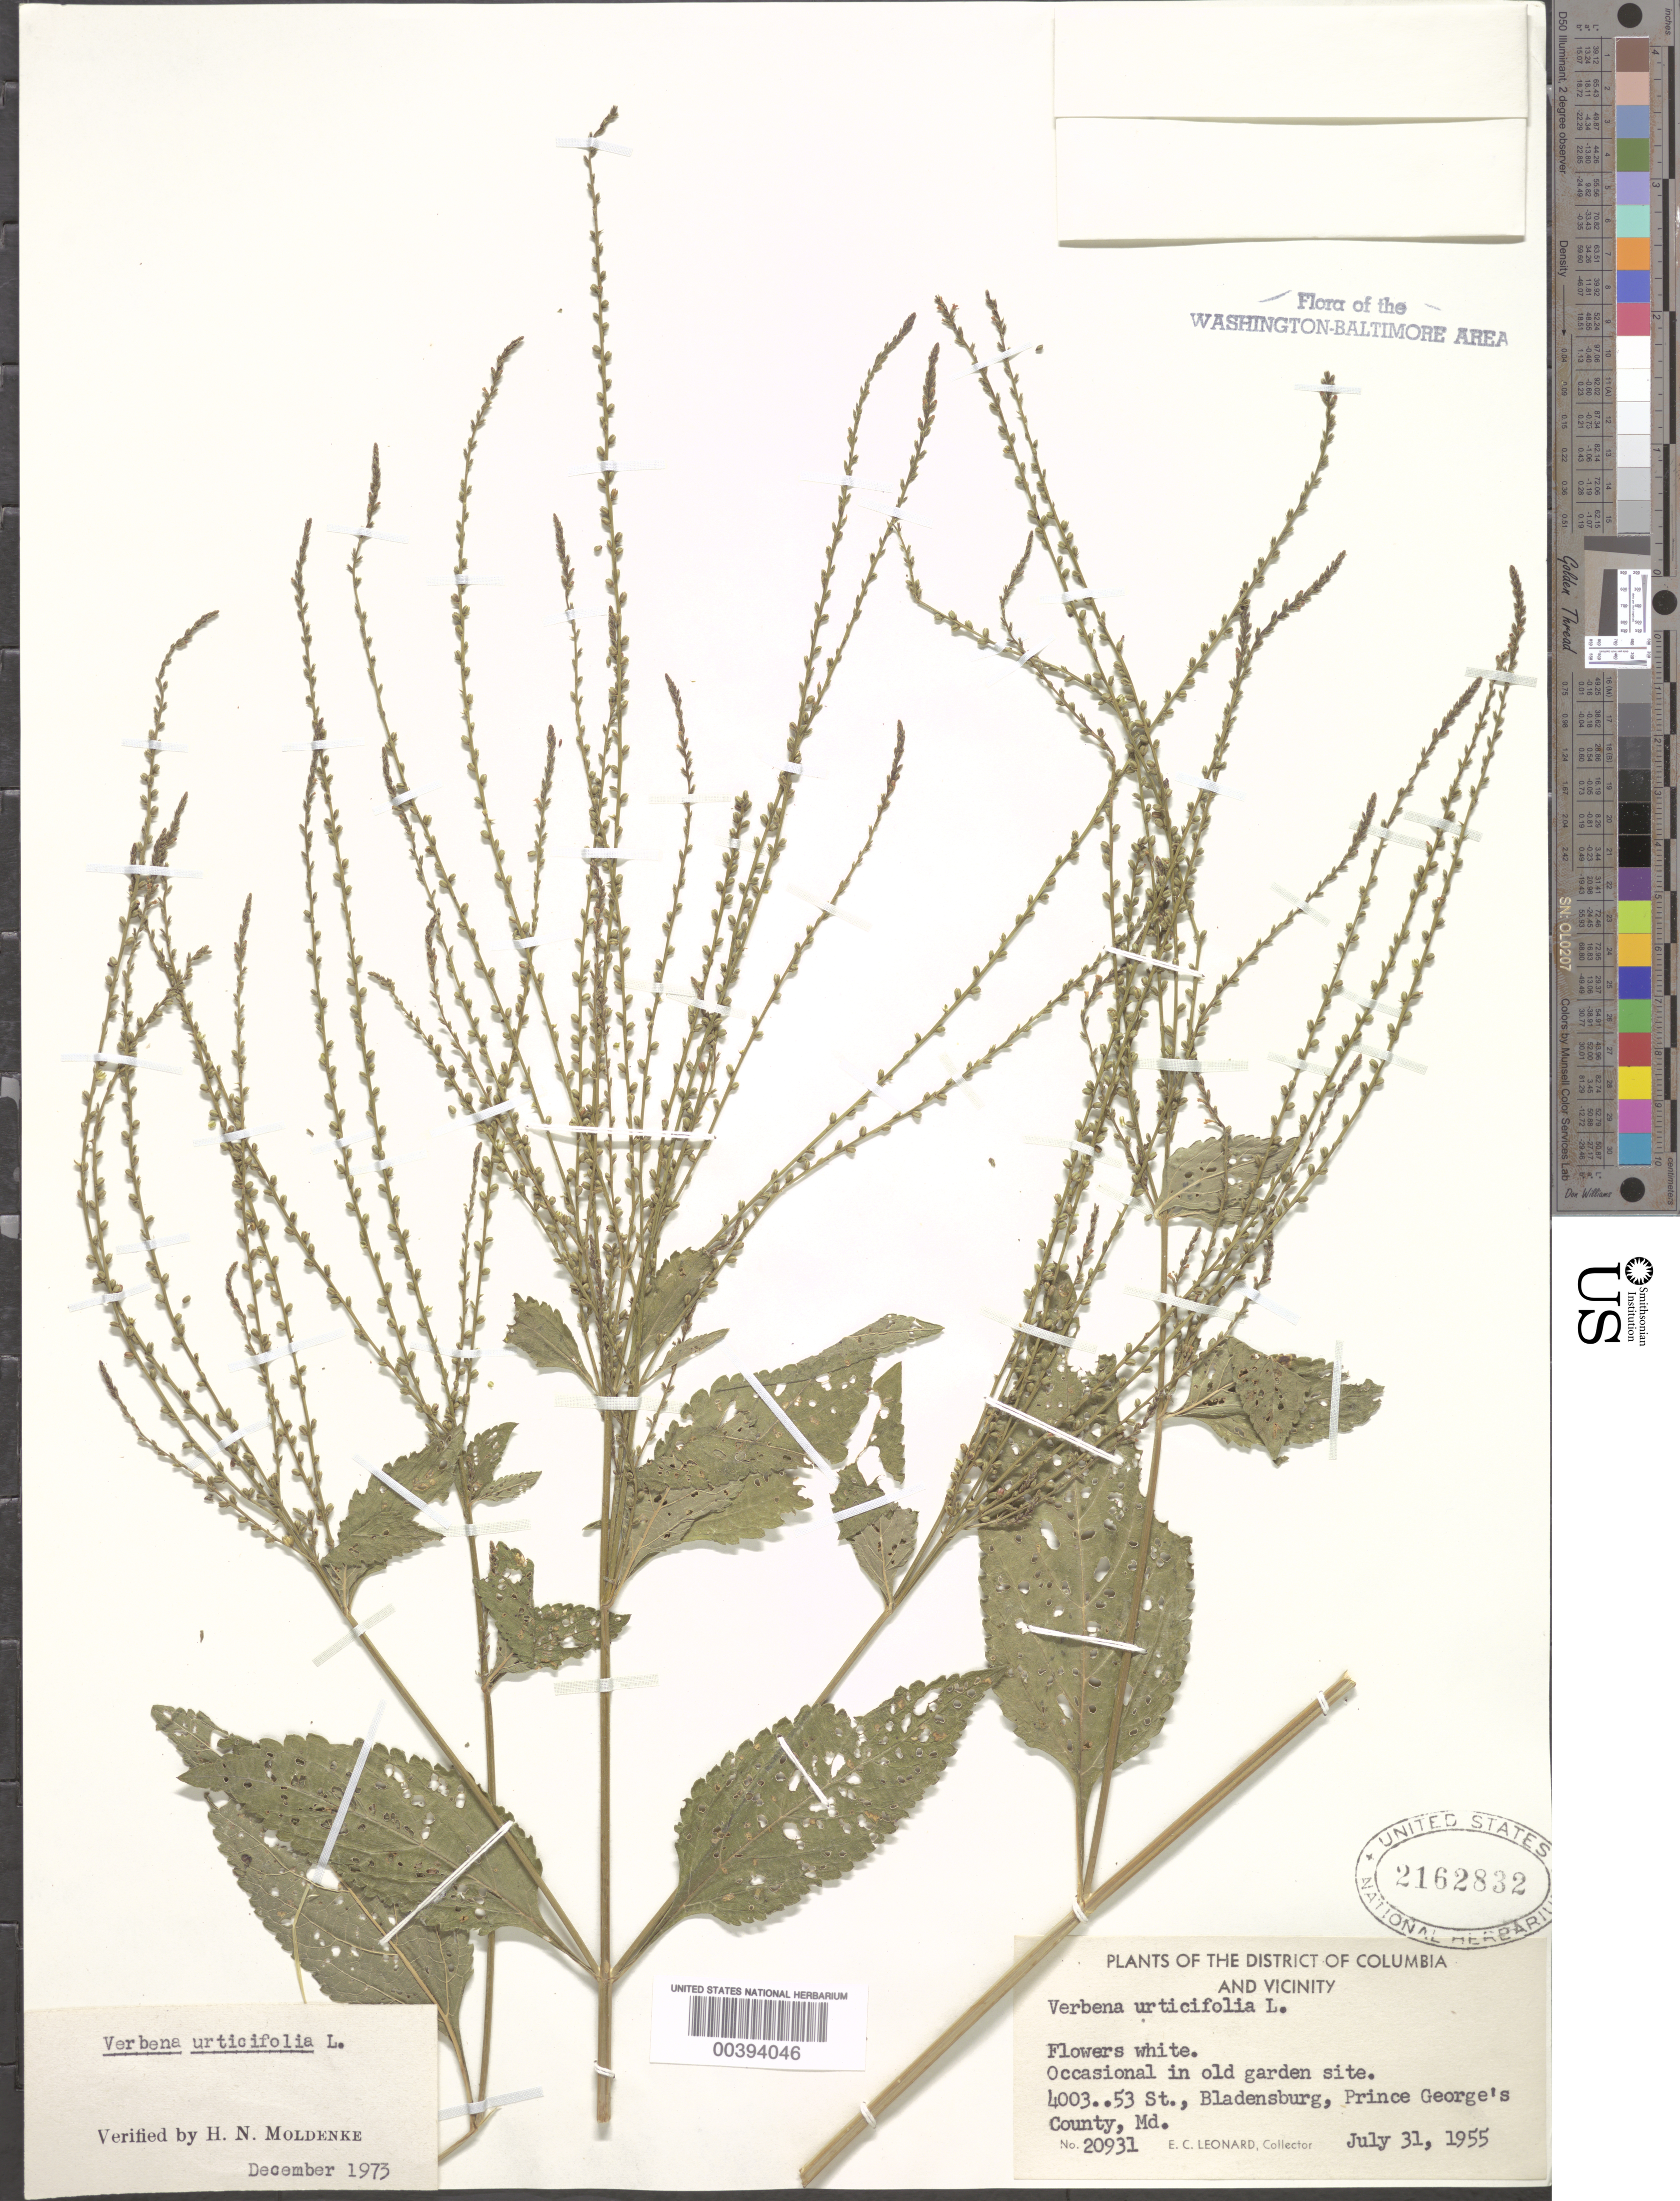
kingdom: Plantae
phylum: Tracheophyta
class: Magnoliopsida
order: Lamiales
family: Verbenaceae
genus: Verbena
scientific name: Verbena urticifolia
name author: L.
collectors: E. C. Leonard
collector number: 20931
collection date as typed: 31 Jul 1955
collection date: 1955-07-31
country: United States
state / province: Maryland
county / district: Prince George's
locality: Bladensburg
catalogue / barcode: US 2162832